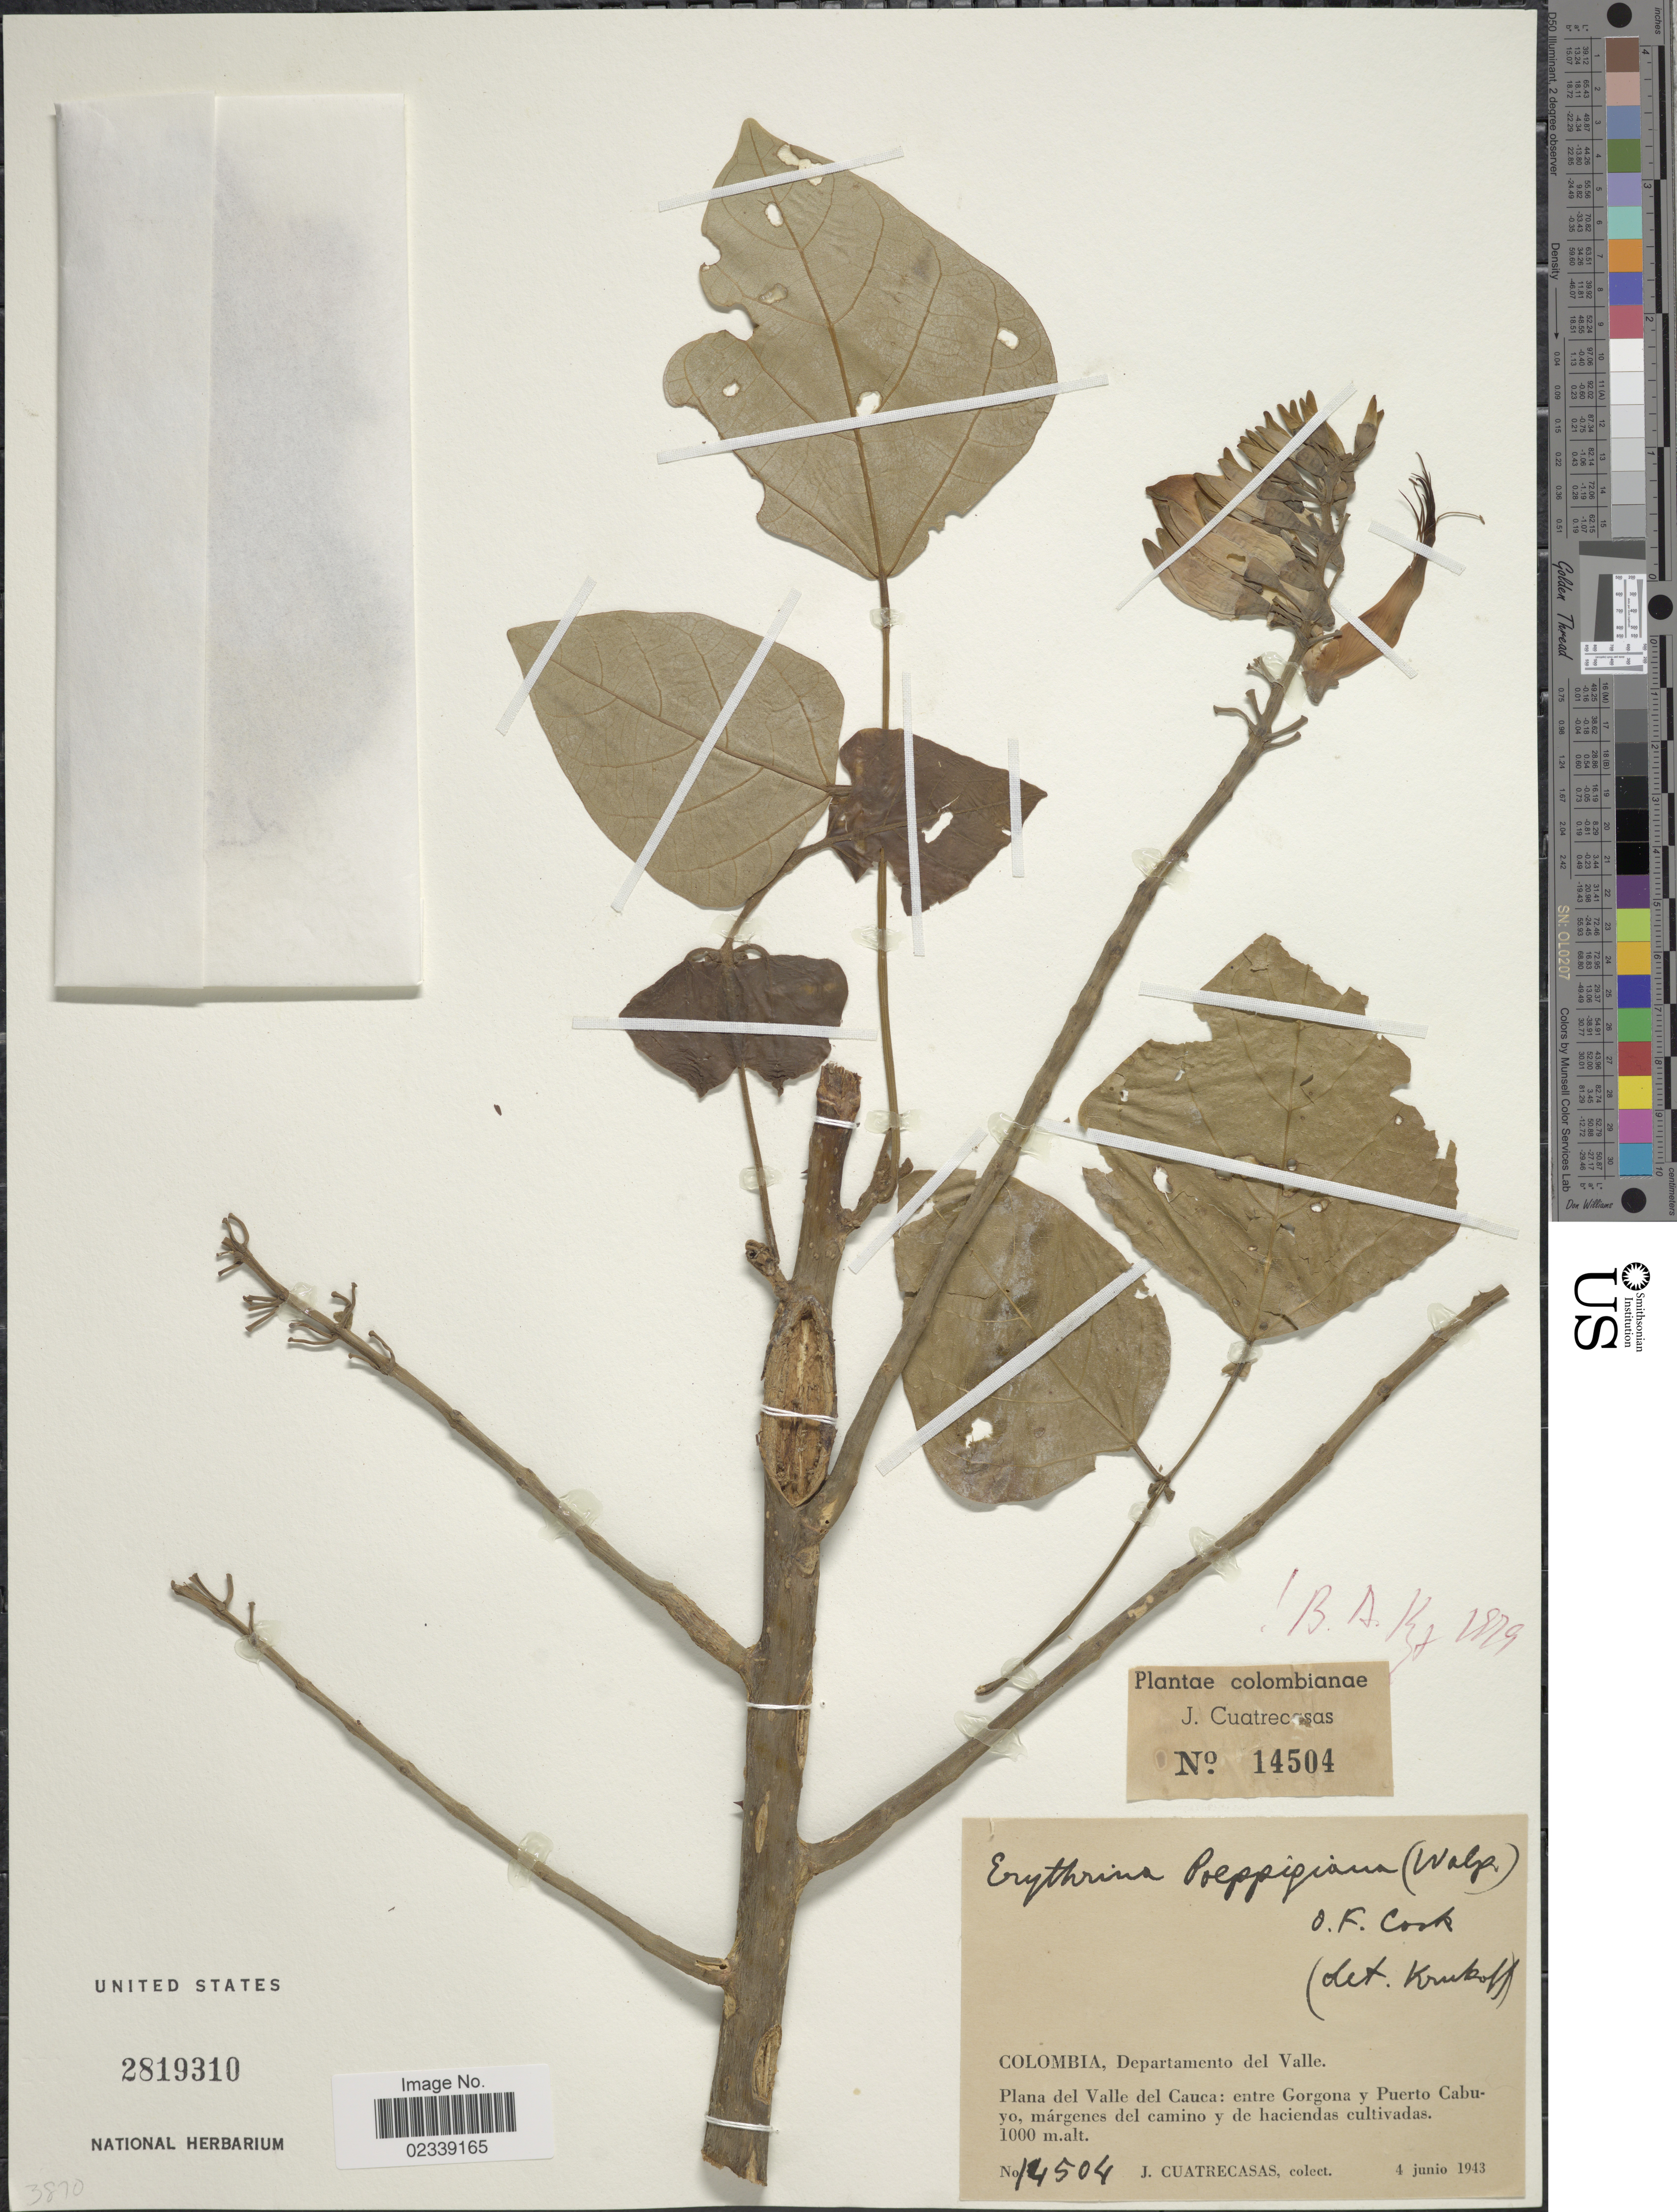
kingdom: Plantae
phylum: Tracheophyta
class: Magnoliopsida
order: Fabales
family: Fabaceae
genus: Erythrina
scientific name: Erythrina poeppigiana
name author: (Walp.) O.F. Cook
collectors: J. Cuatrecasas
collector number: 14504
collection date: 1943-06-04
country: Colombia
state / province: Valle del Cauca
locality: Departamento del Valle, Plana del Valle del Cauca, entre Gorgona y Puerto Cabuyo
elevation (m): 1000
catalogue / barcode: US 2819310